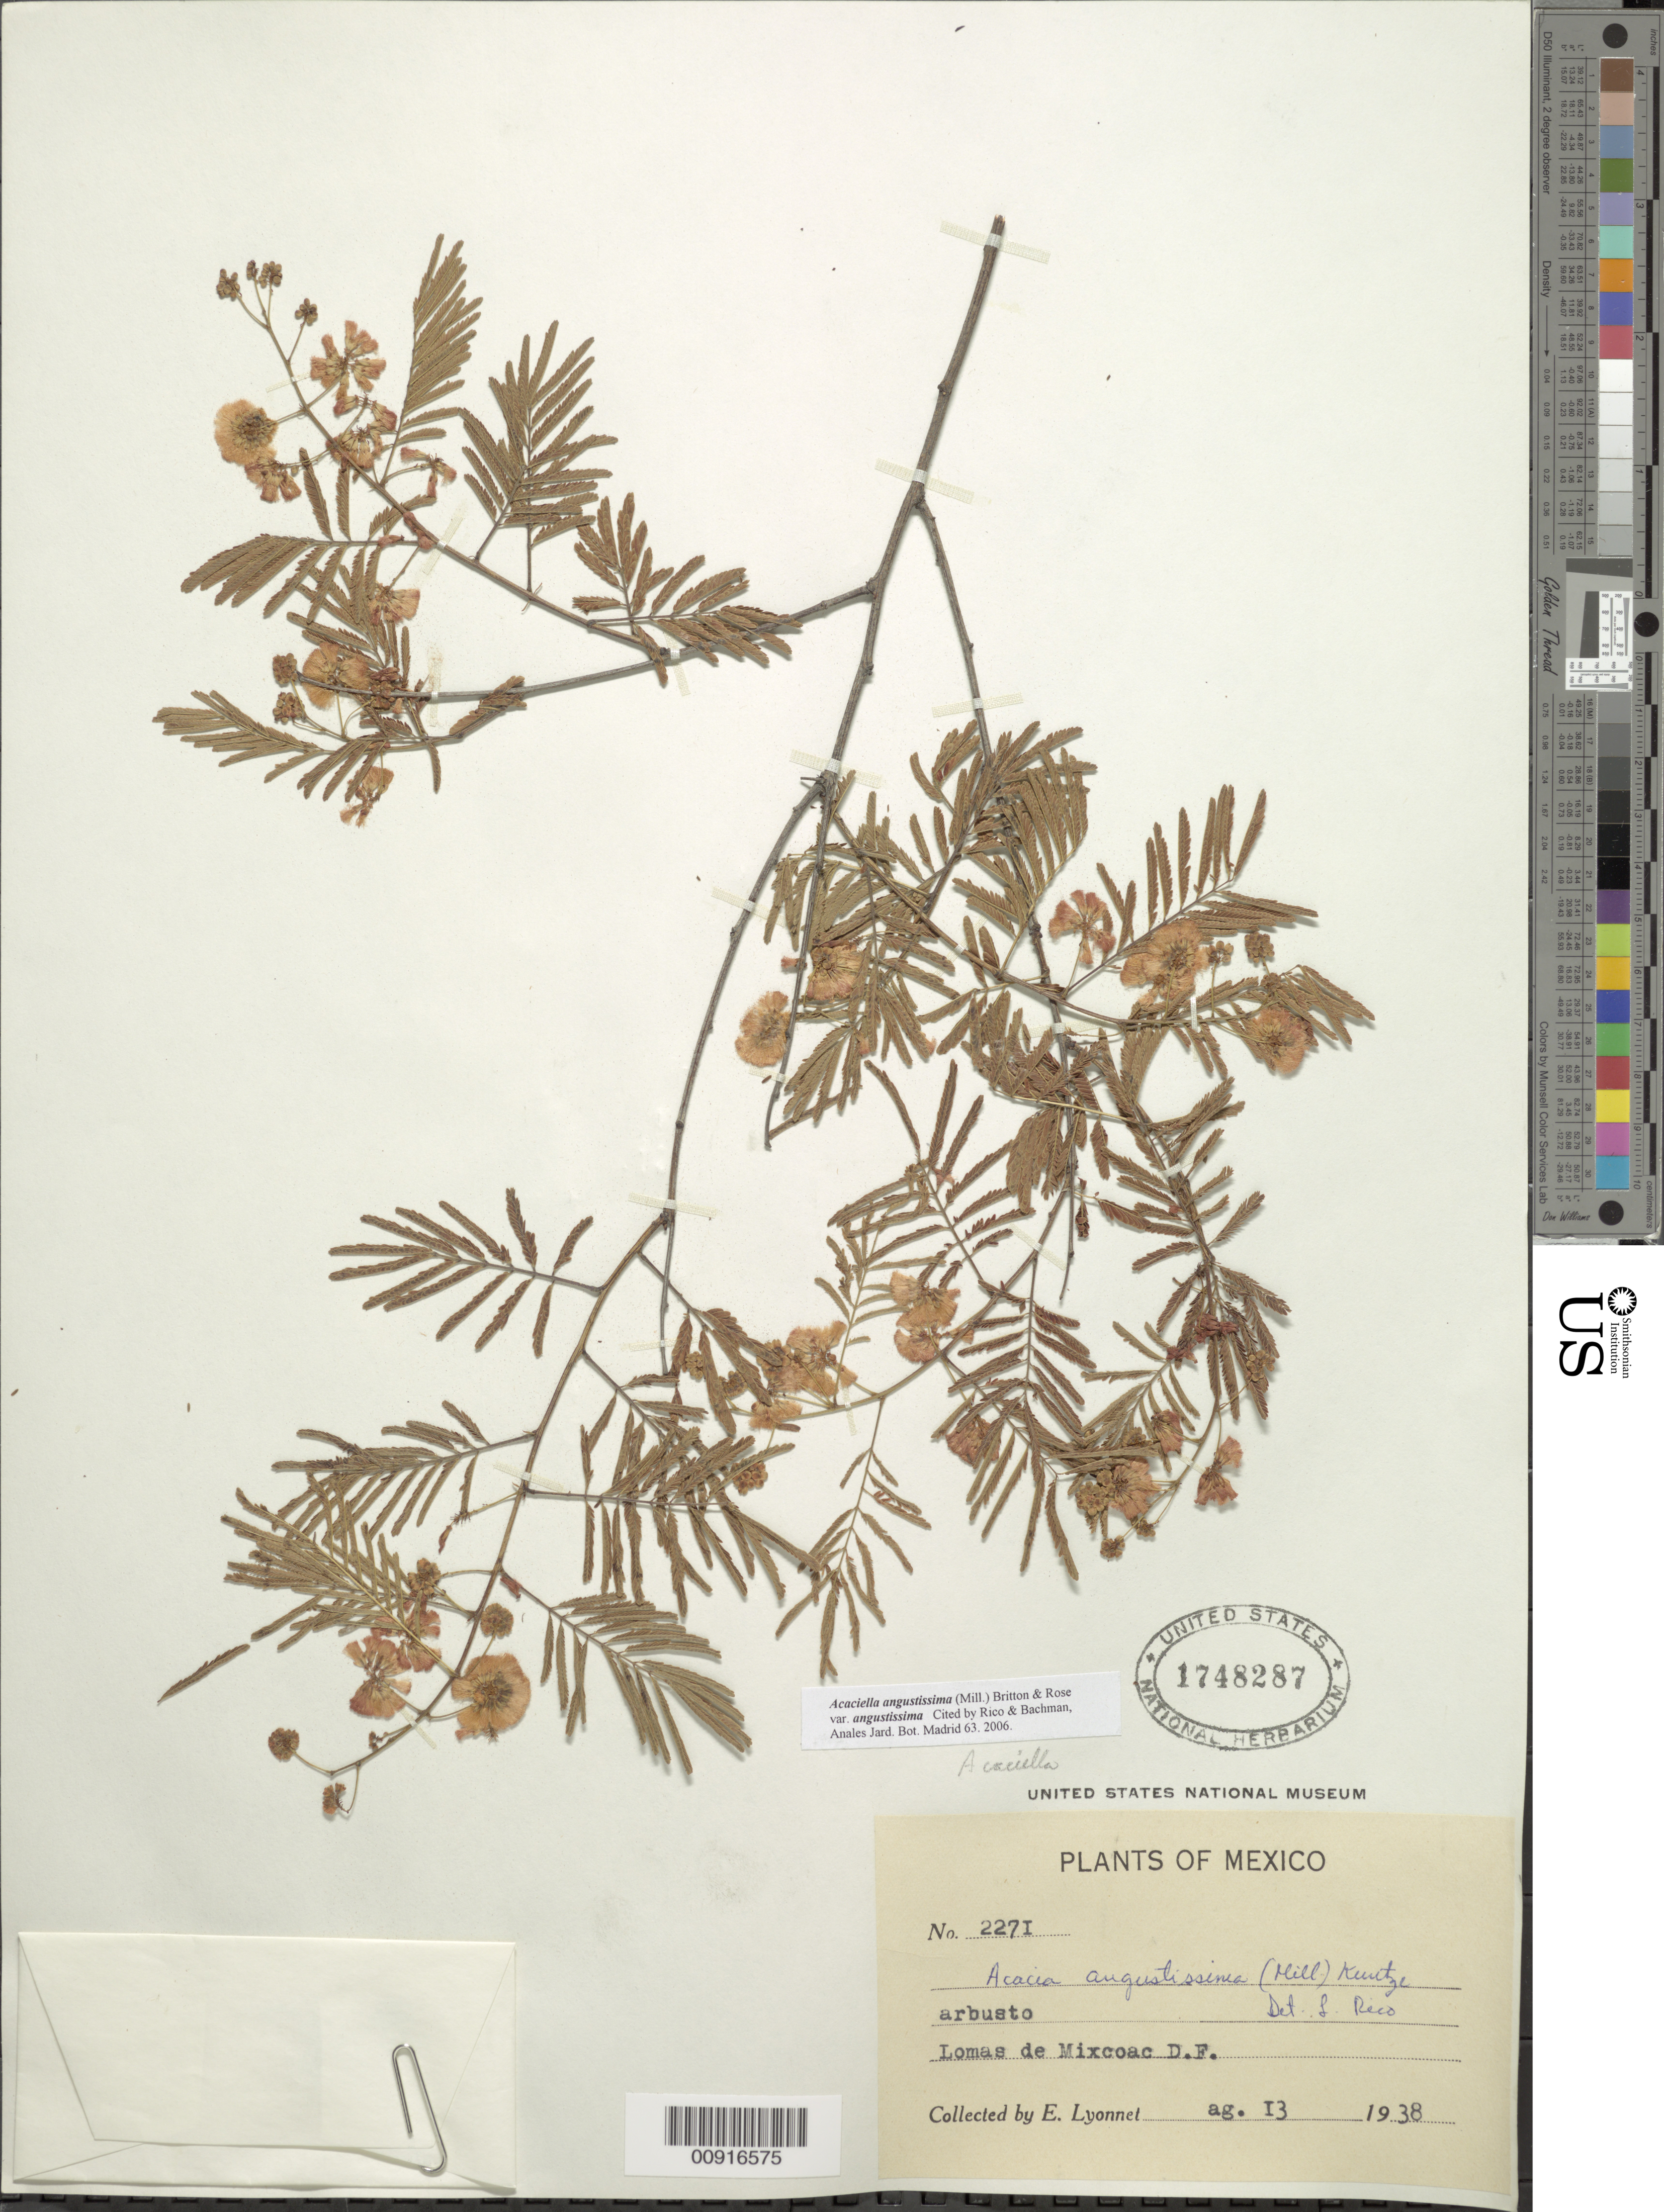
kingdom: Plantae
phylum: Tracheophyta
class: Magnoliopsida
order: Fabales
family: Fabaceae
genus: Acaciella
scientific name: Acaciella angustissima var. angustissima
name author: (Mill.) Britton & Rose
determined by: Rico, L.; Bachman, --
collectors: Bro. E. Lyonnet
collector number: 2271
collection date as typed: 13 Aug 1938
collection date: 1938-08-13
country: Mexico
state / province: Distrito Federal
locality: Lomas de Mixcoac, D.F.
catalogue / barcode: US 1748287